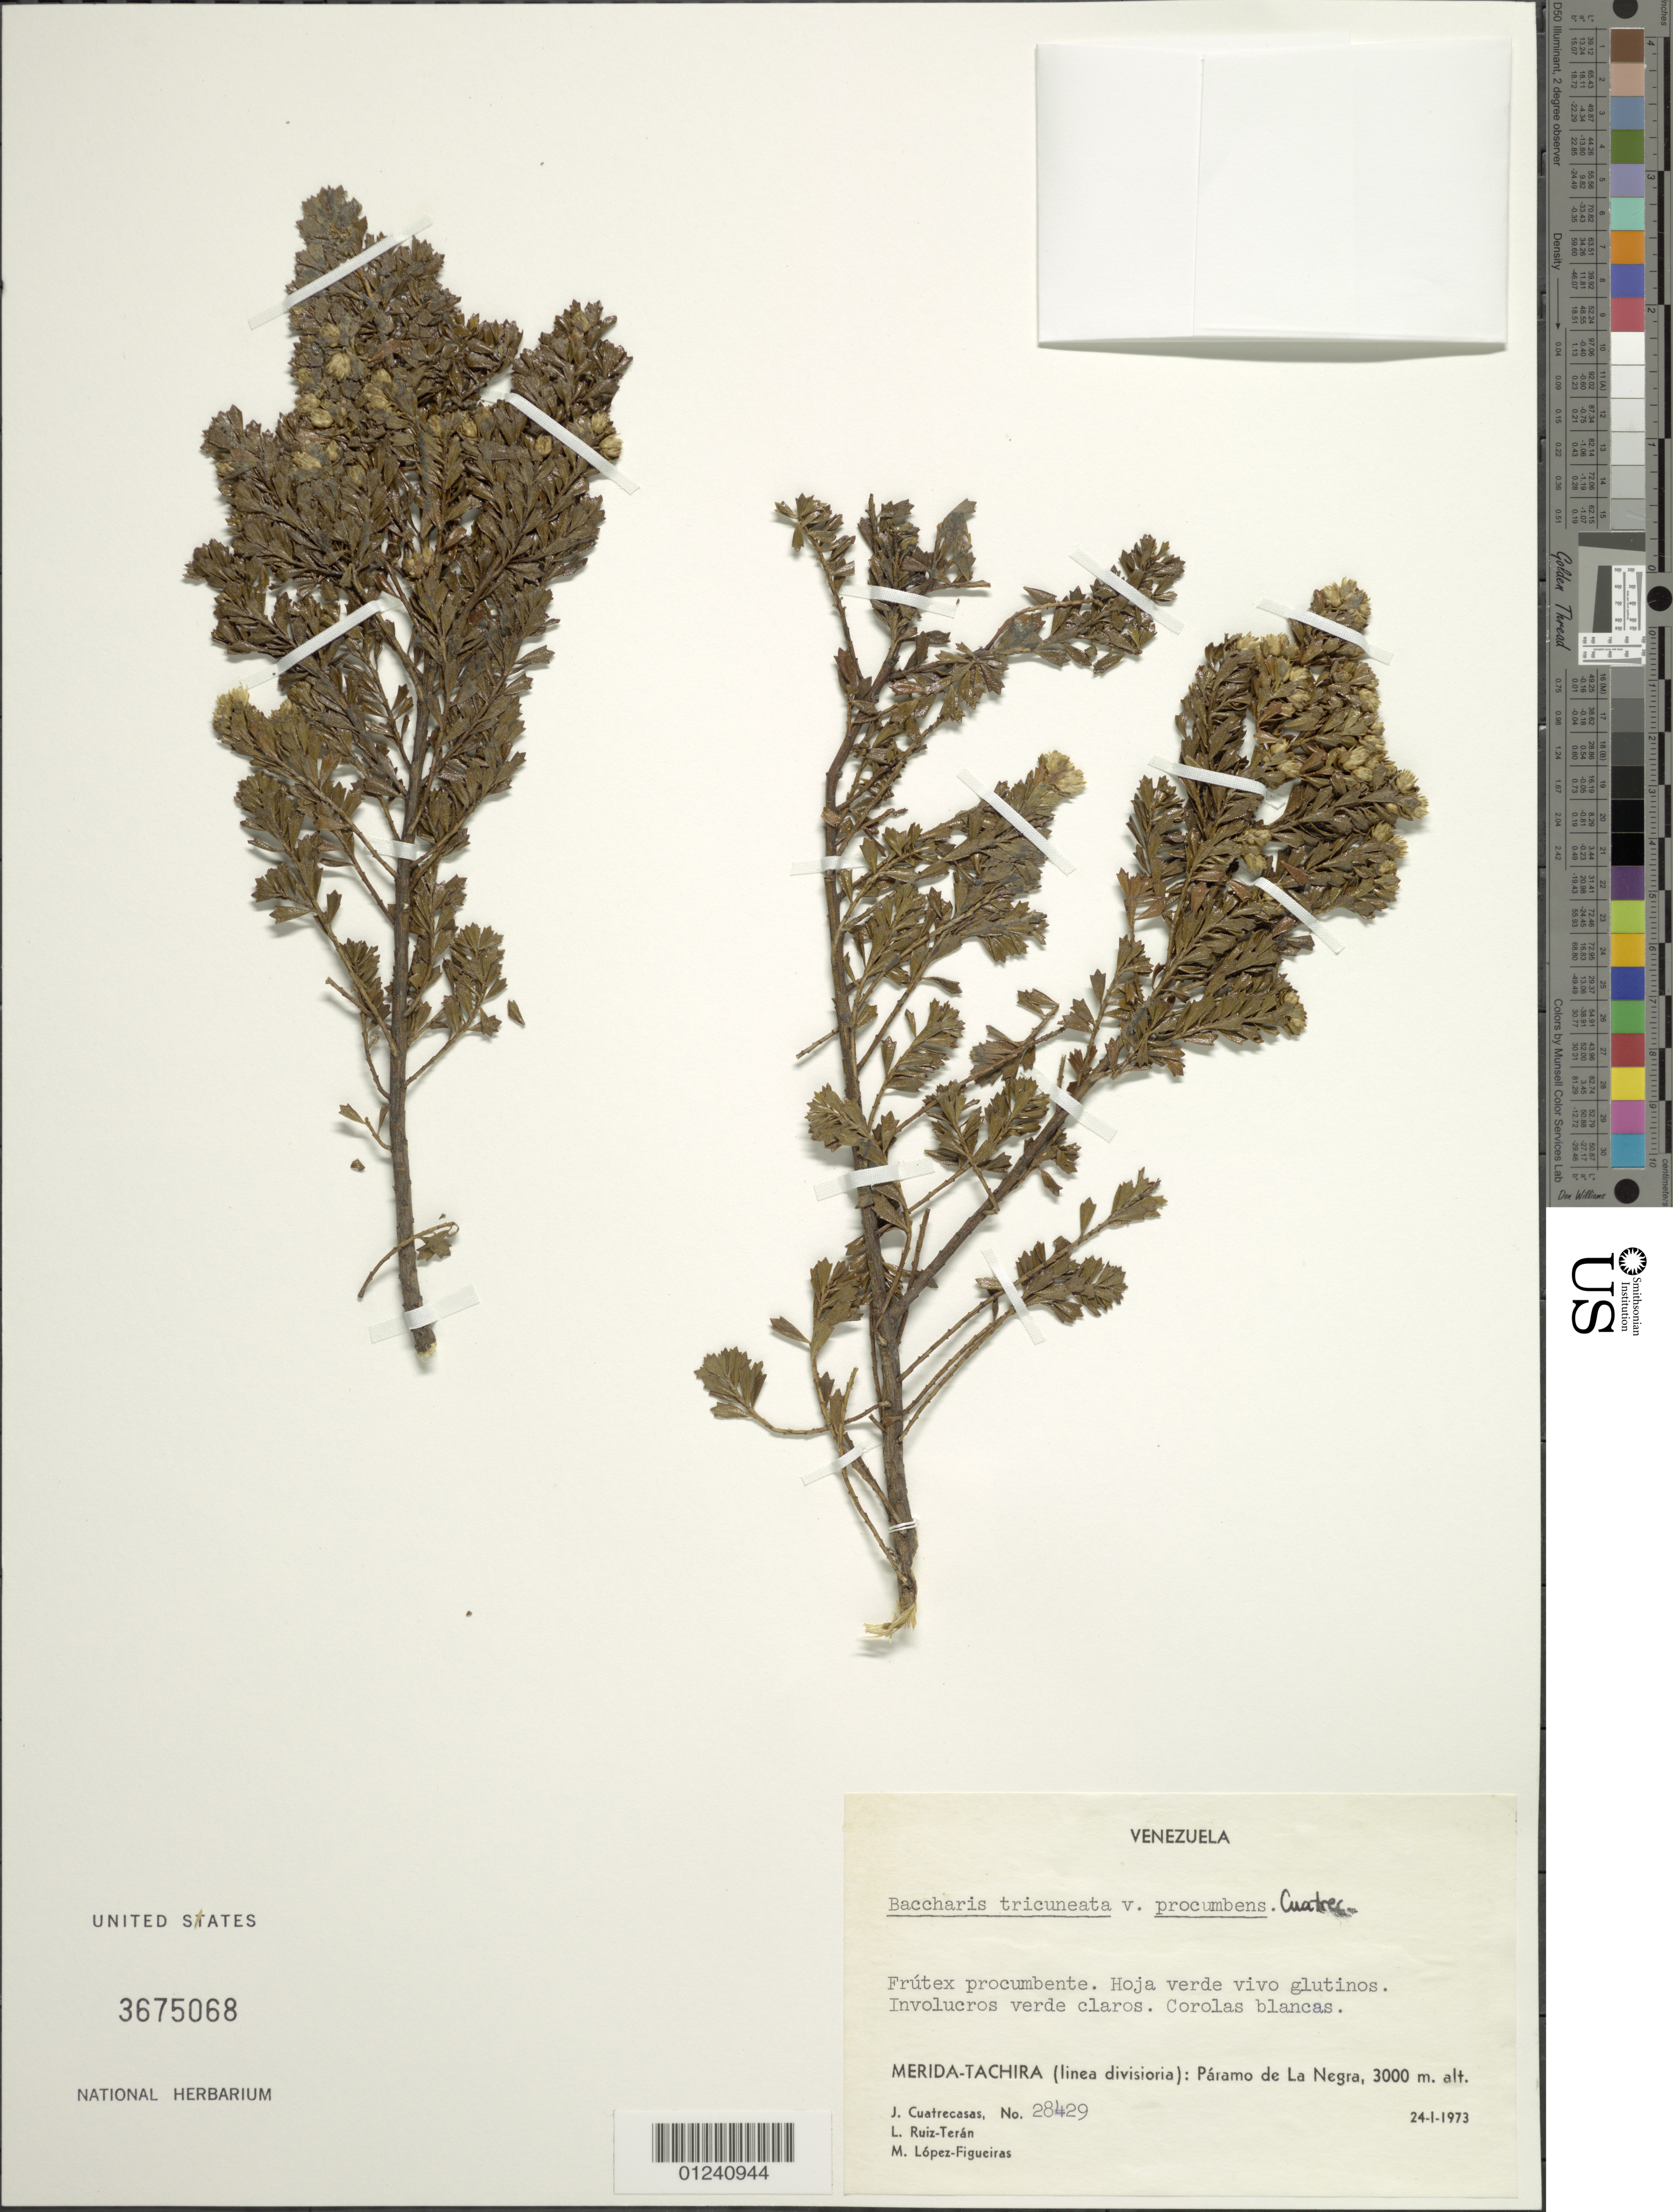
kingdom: Plantae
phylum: Tracheophyta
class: Magnoliopsida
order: Asterales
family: Asteraceae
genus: Baccharis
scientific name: Baccharis tricuneata f. procumbens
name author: Cuatrec.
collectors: J. Cuatrecasas, L. E. Ruíz-Terán & M. López Figueiras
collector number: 28429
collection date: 1973-01-24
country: Venezuela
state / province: Mérida / Tachira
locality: Paramo de La Negra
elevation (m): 3000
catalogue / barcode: US 3675068